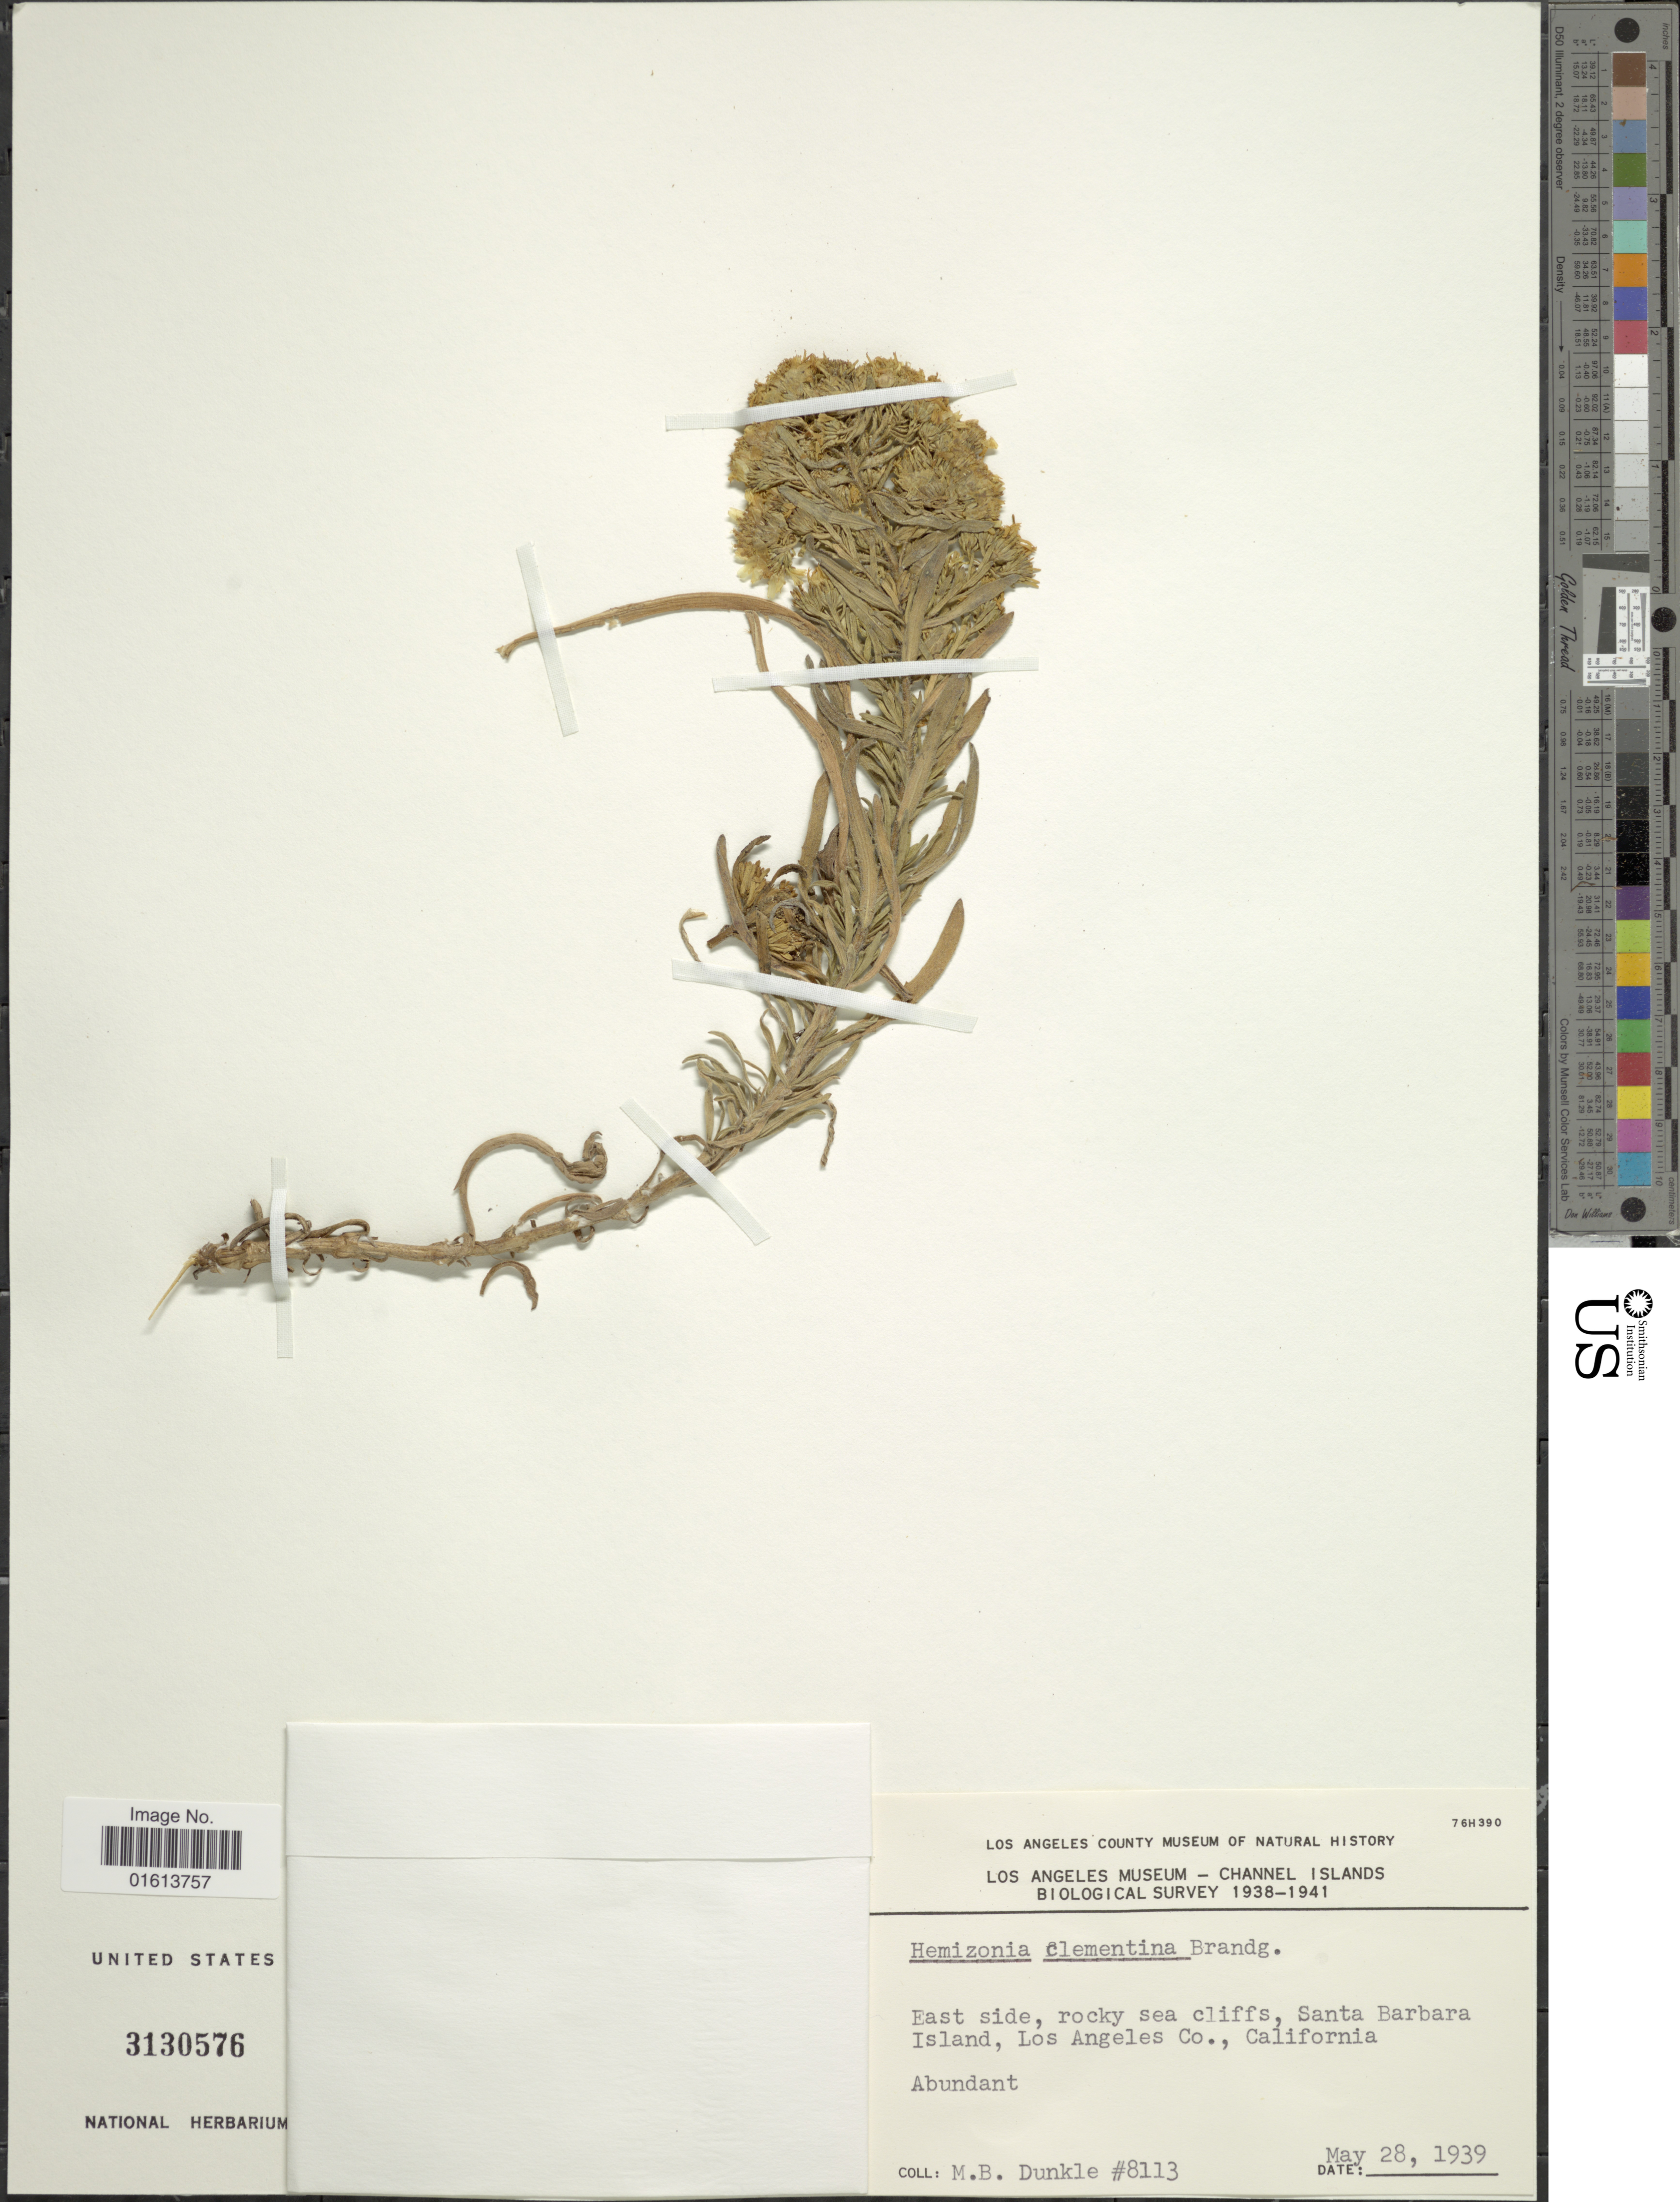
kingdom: Plantae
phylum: Tracheophyta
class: Magnoliopsida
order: Asterales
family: Asteraceae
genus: Deinandra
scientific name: Deinandra clementina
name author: (Brandegee) B.G. Baldwin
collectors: M. Dunkle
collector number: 8113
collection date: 1939-05-28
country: United States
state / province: California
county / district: Los Angeles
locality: East side, rocky sea cliffs, Santa Barbara Island, Los Angeles Co., California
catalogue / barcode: US 3130576